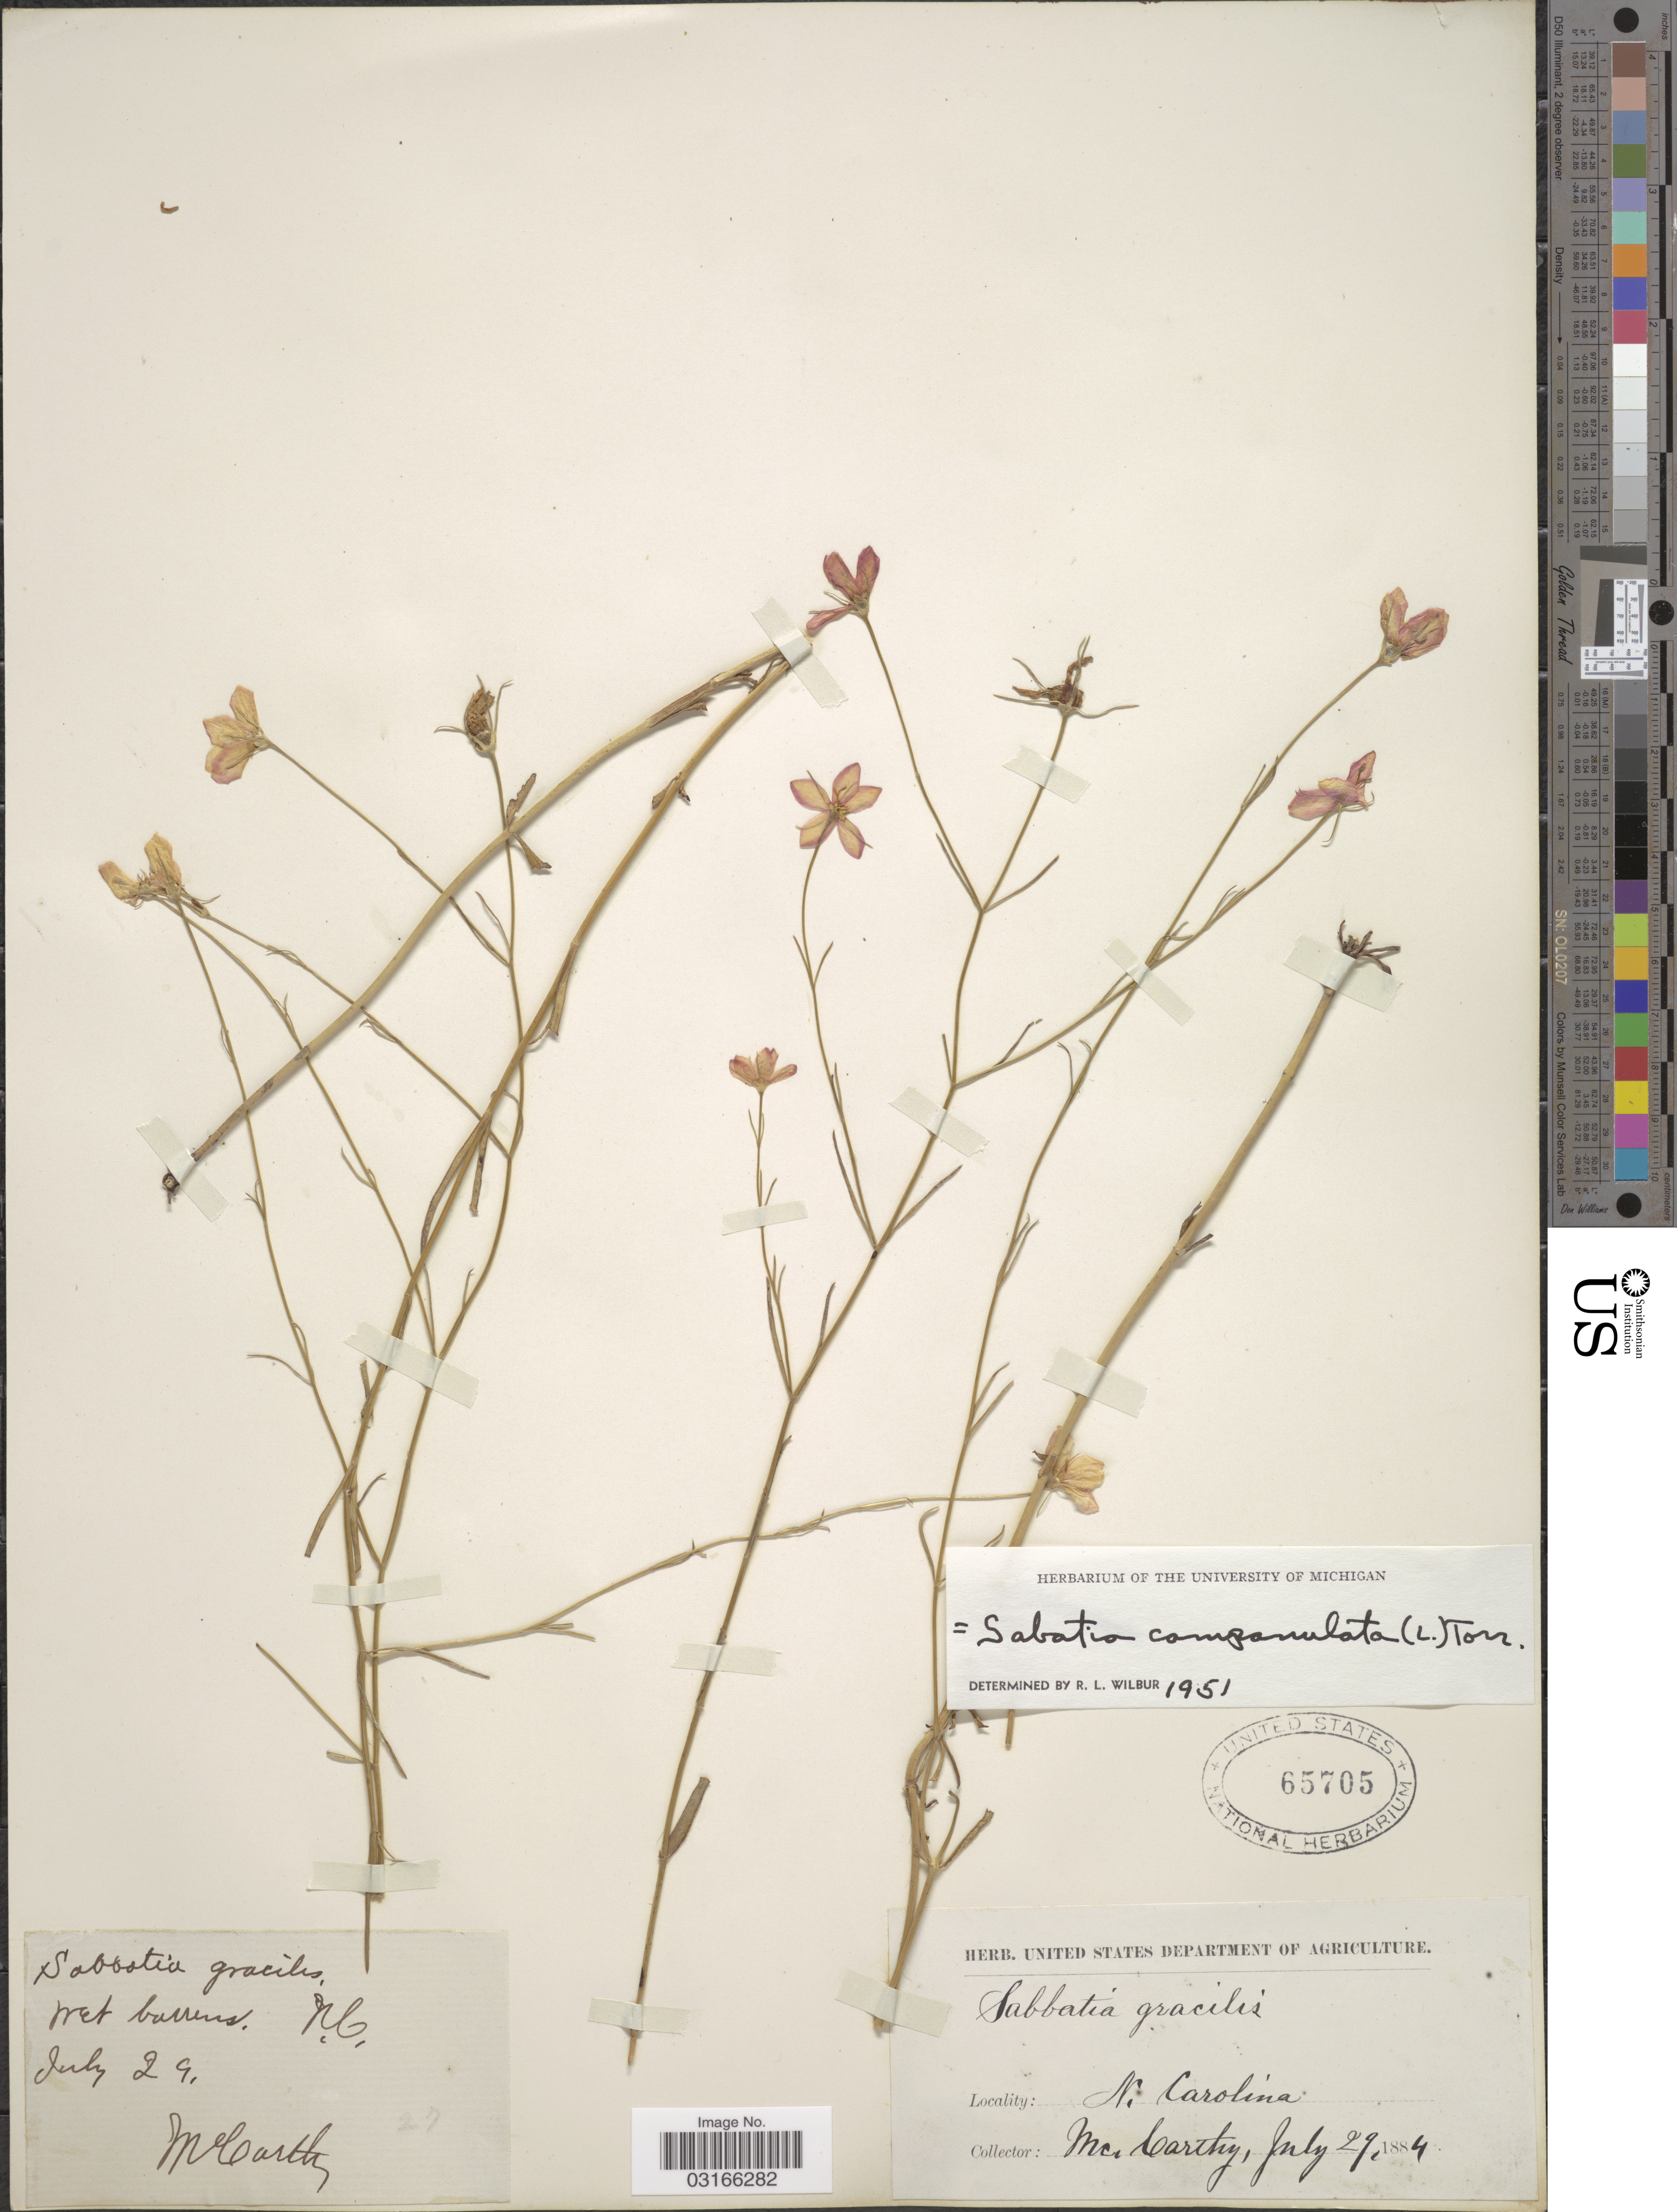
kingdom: Plantae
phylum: Tracheophyta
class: Magnoliopsida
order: Gentianales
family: Gentianaceae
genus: Sabatia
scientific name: Sabatia campanulata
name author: (L.) Torr.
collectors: -- McCarthy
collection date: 1884-07-29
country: United States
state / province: North Carolina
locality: Wet barrens. N. Carolina.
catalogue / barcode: US 65705